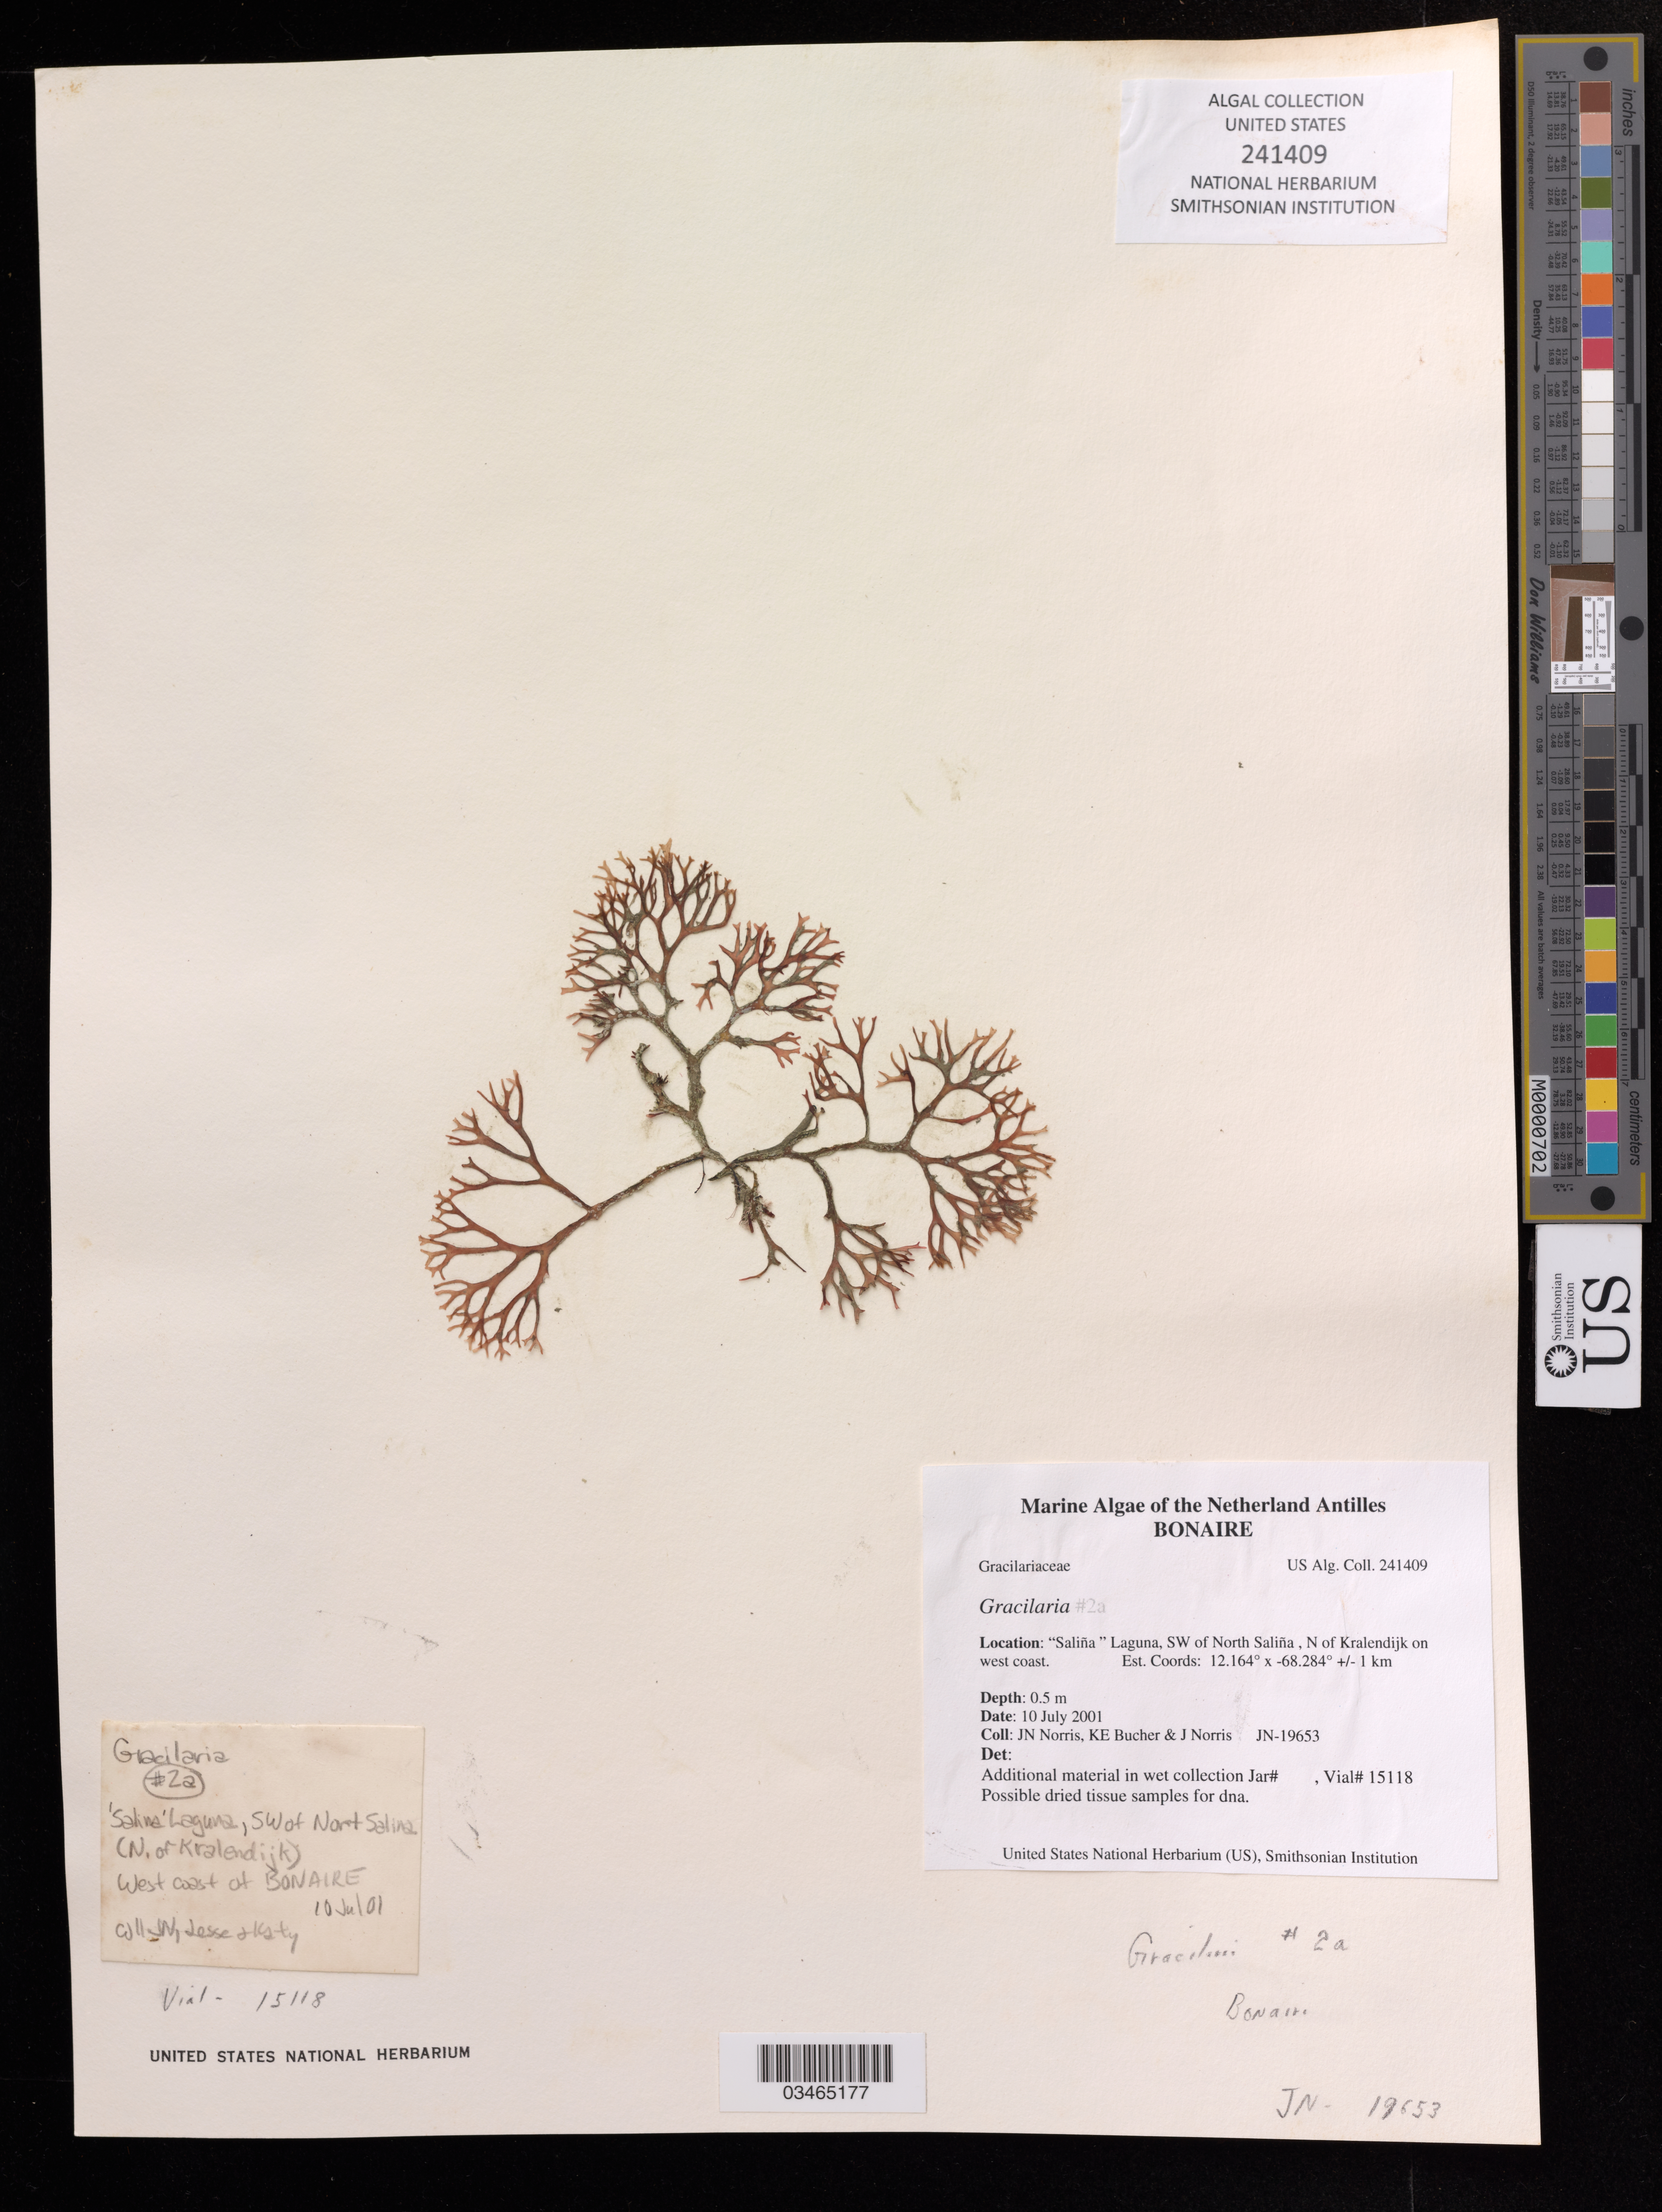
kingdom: Plantae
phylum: Rhodophyta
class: Florideophyceae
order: Gracilariales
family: Gracilariaceae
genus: Gracilaria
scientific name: Gracilaria sp.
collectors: J. Norris, K. E. Bucher & J. Norris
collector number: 15118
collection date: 2001-07-10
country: Netherlands Antilles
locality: Bonaire, "Saliña" Laguna, SW of North Saliña, N of Kralendijk on west coast.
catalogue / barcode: US 241409